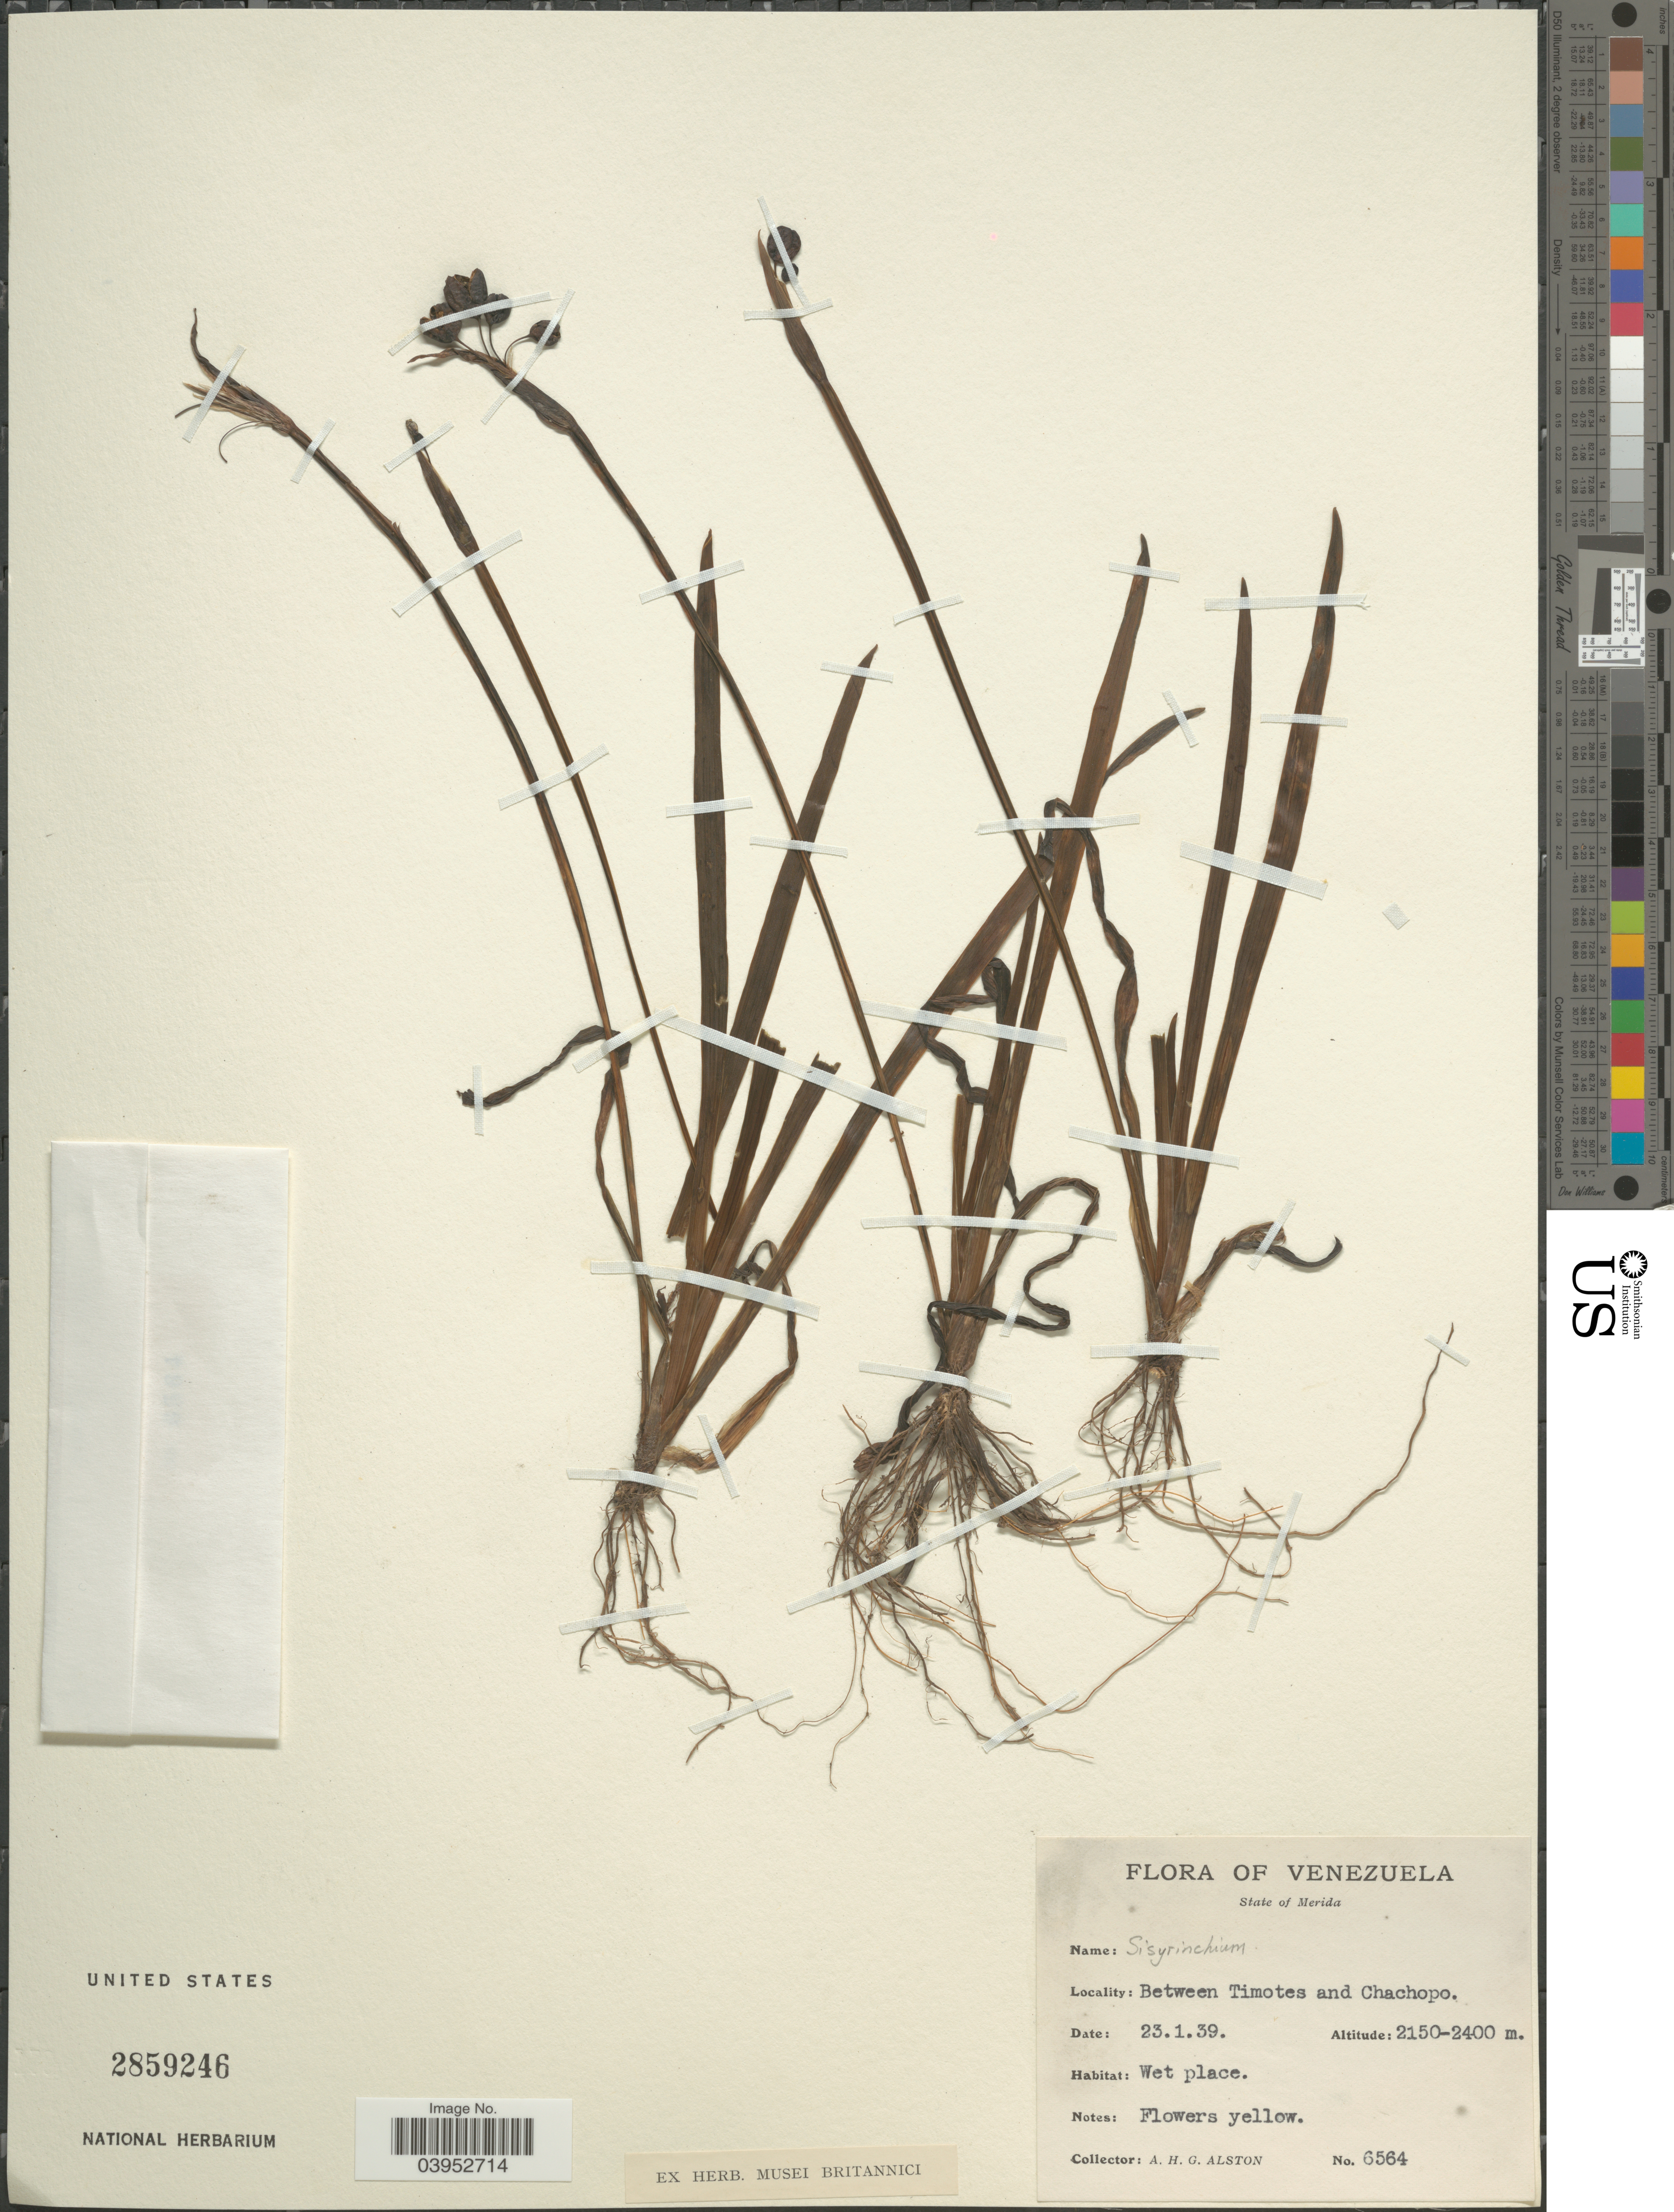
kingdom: Plantae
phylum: Tracheophyta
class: Liliopsida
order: Asparagales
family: Iridaceae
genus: Sisyrinchium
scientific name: Sisyrinchium sp.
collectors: A. H. Alston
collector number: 6564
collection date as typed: Transcribed d/m/y: 23/1/39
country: Venezuela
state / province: Merida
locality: Between Timotes and Chachopo.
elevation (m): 2150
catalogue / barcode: US 2859246